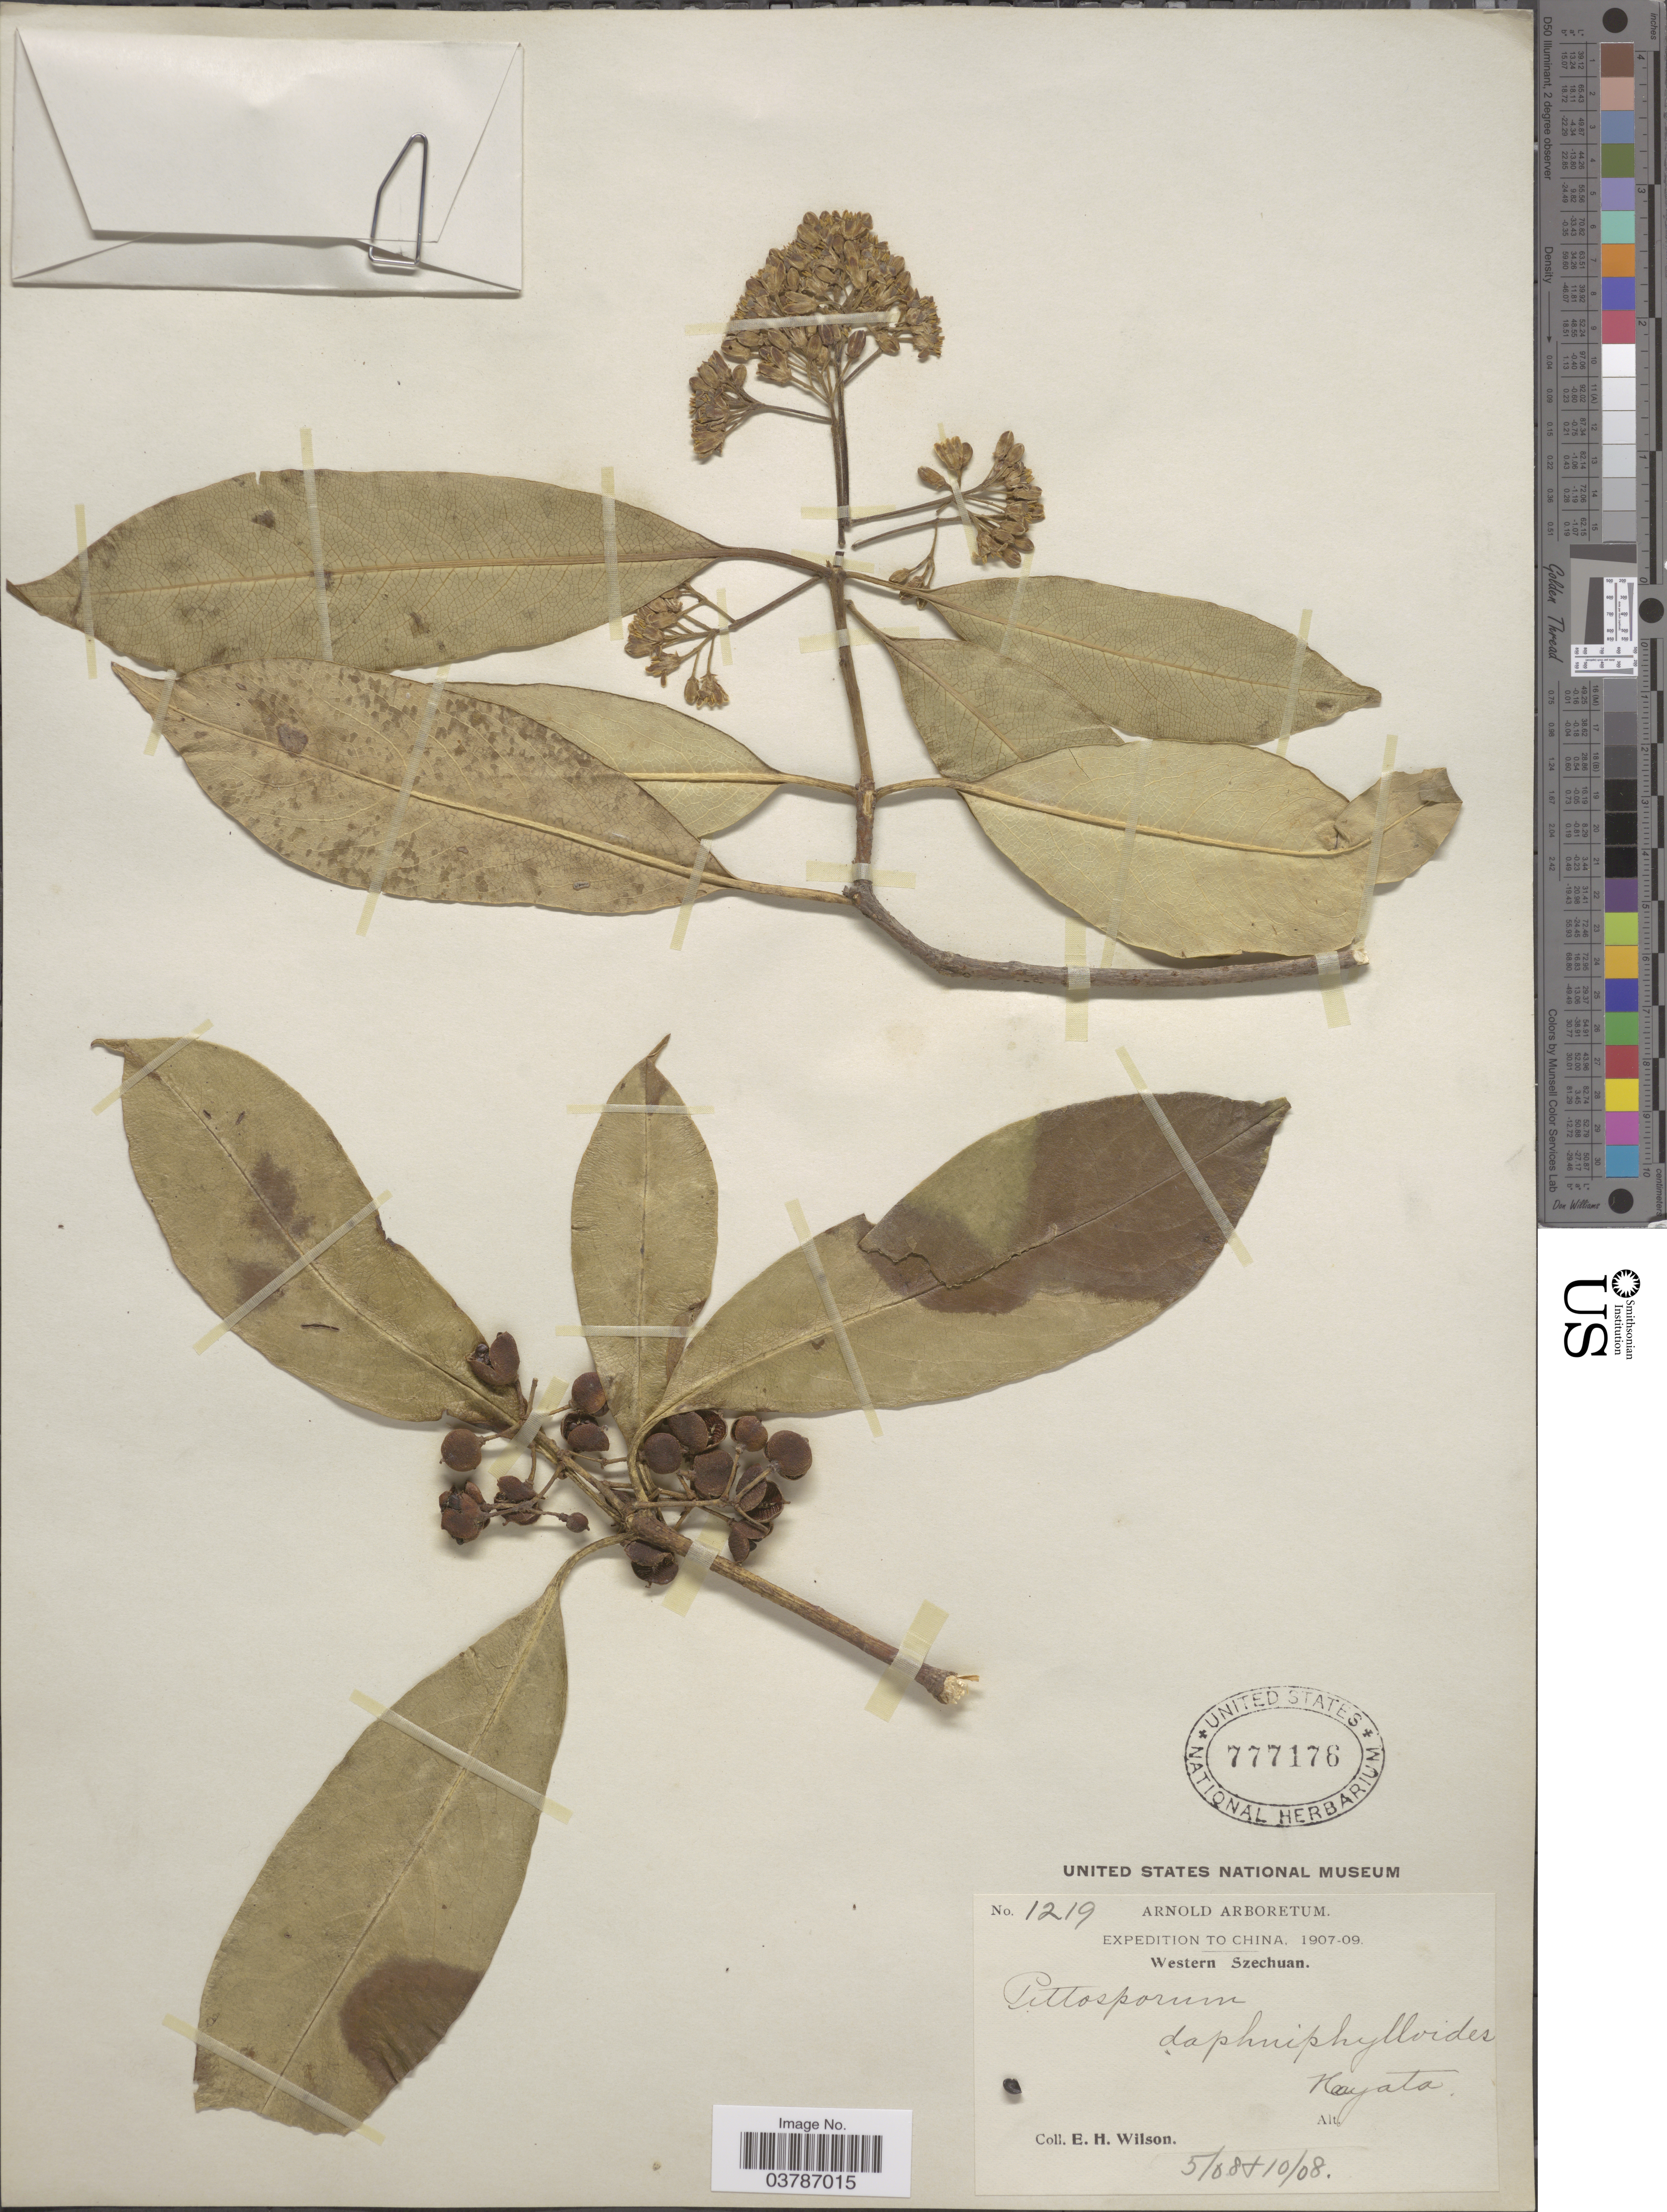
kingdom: Plantae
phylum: Tracheophyta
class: Magnoliopsida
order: Apiales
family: Pittosporaceae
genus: Pittosporum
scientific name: Pittosporum daphniphylloides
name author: Hayata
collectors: E. Wilson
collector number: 1219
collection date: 1908-05/1908-10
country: China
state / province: Sichuan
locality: Western Szechuan. Hayata*?.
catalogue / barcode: US 777176